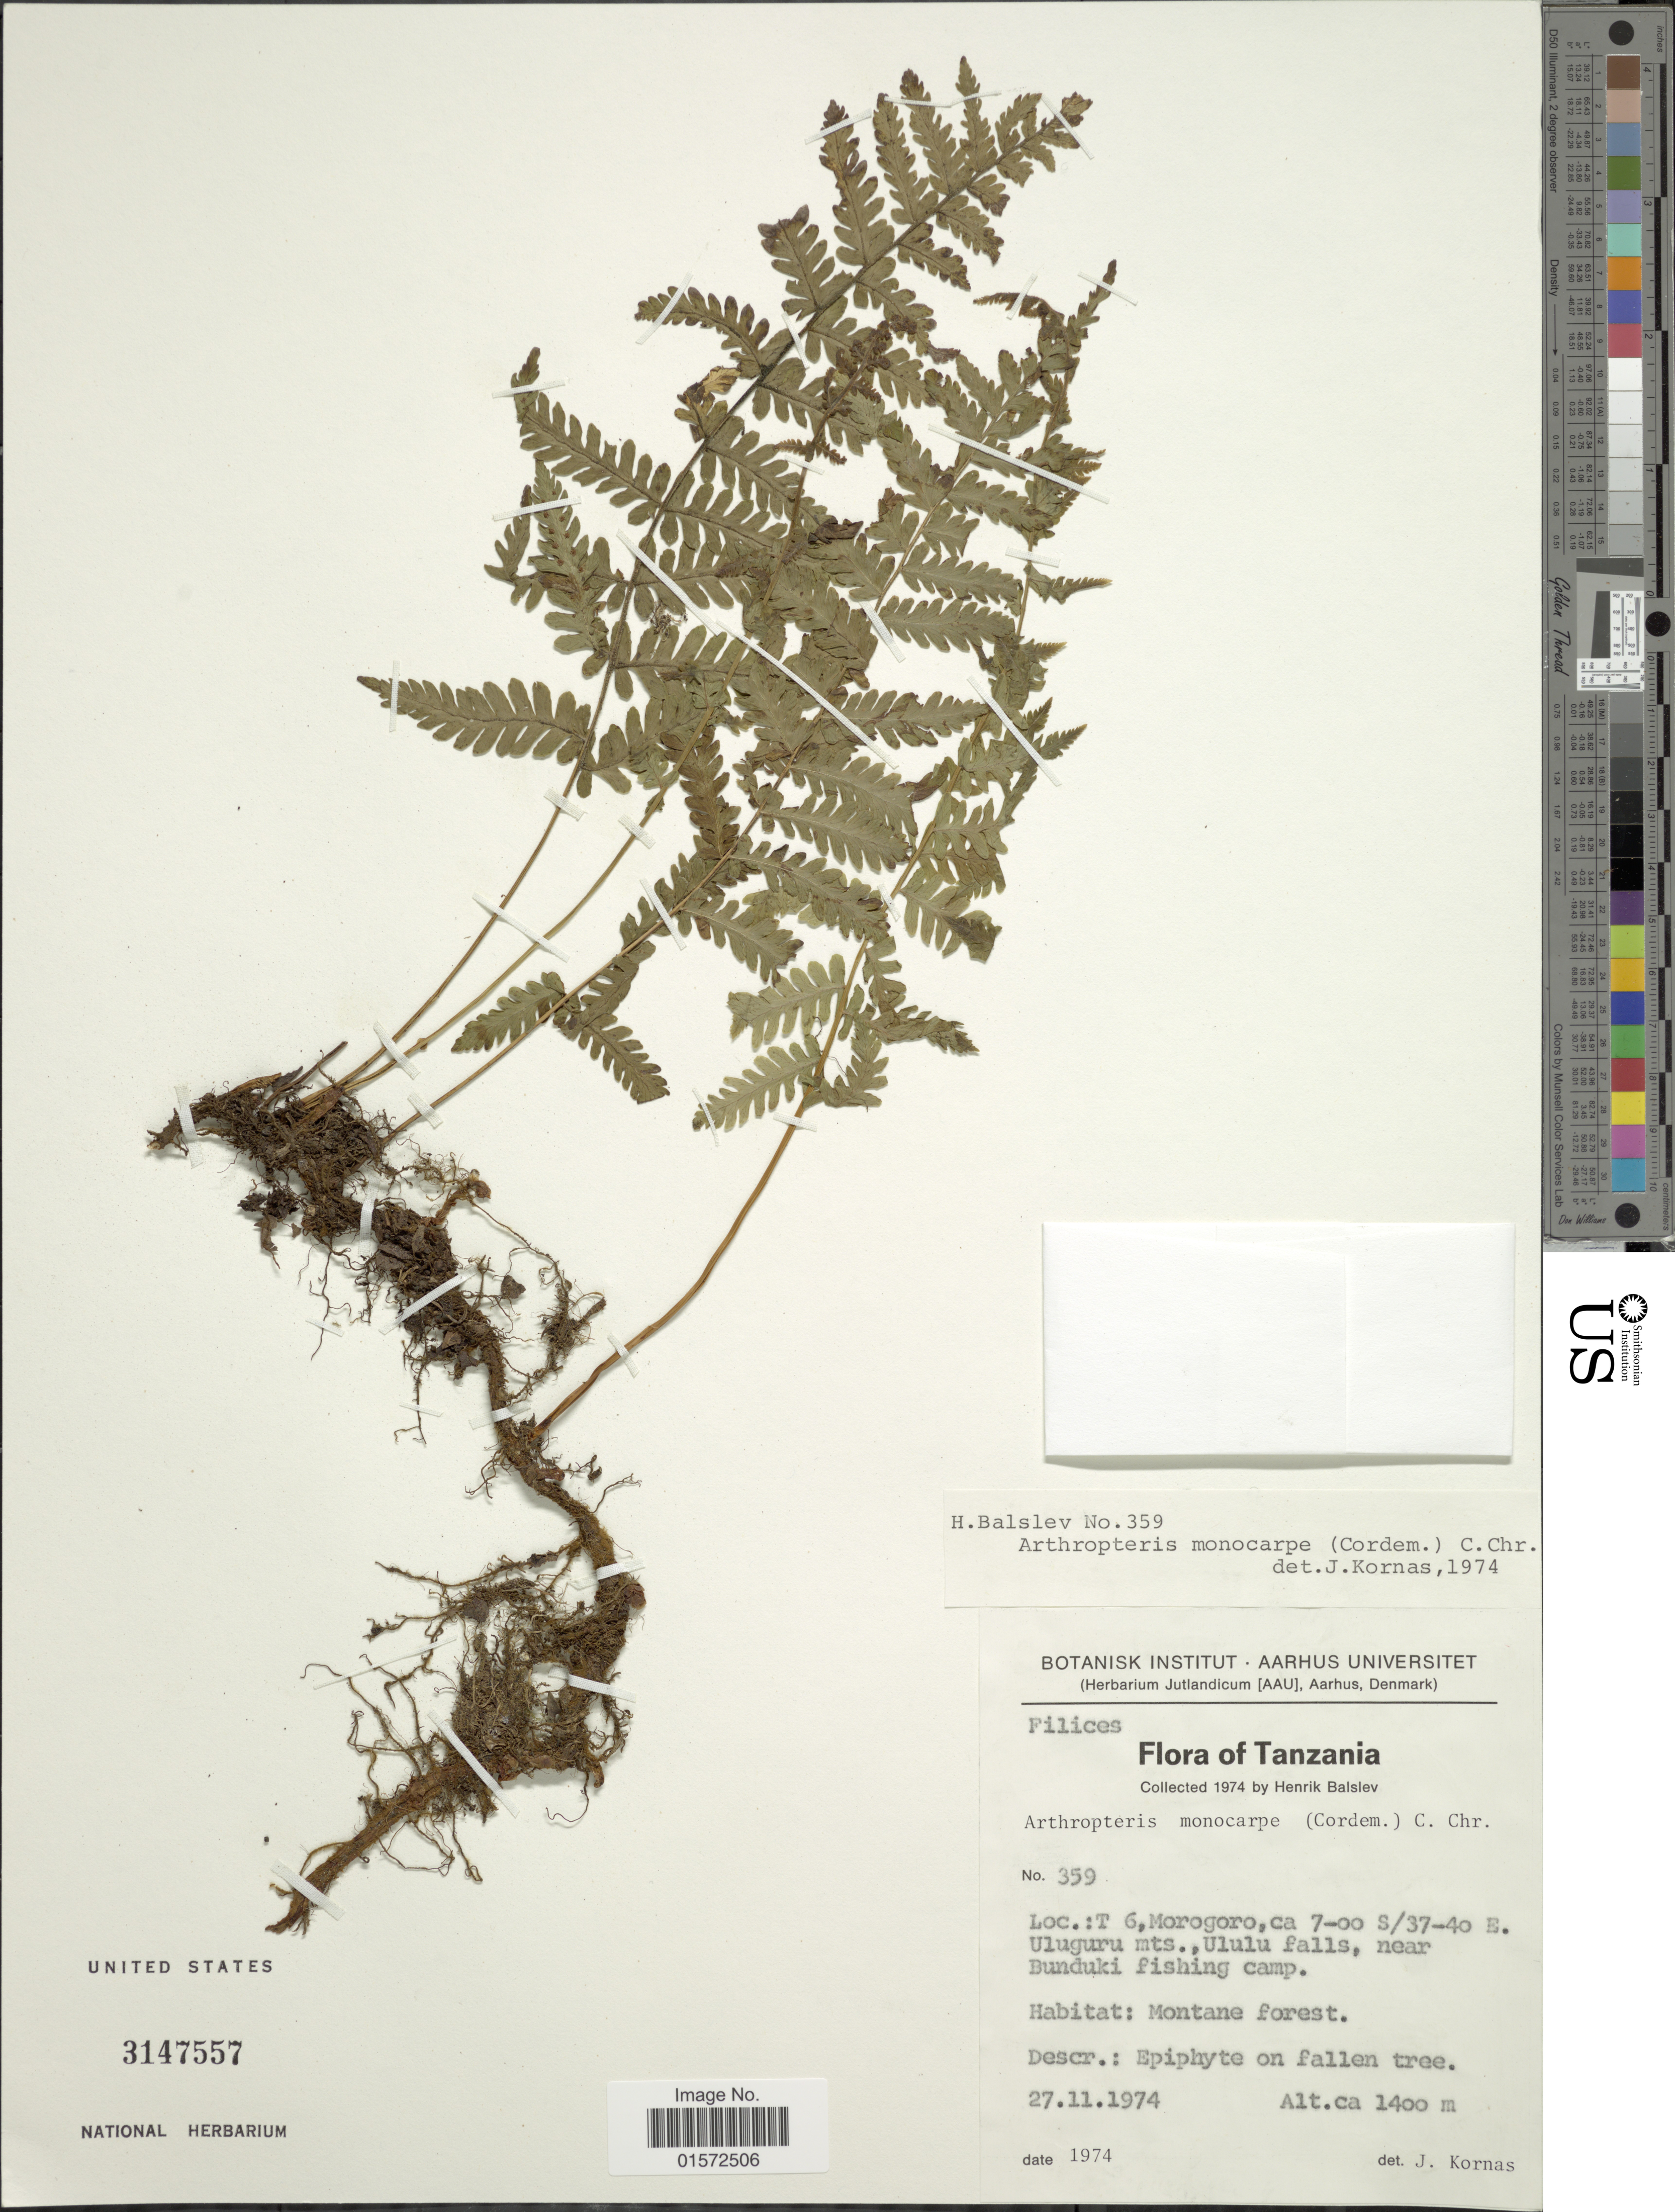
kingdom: Plantae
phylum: Tracheophyta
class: Polypodiopsida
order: Polypodiales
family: Tectariaceae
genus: Arthropteris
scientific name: Arthropteris monocarpa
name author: (Cordem.) C. Chr.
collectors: H. Balslev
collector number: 359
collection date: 1974-11-27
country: Tanzania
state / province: Morogoro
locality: T 6, Uluguru mts. ululu Falls, near Bunduki fishing camp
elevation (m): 1400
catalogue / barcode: US 31457557